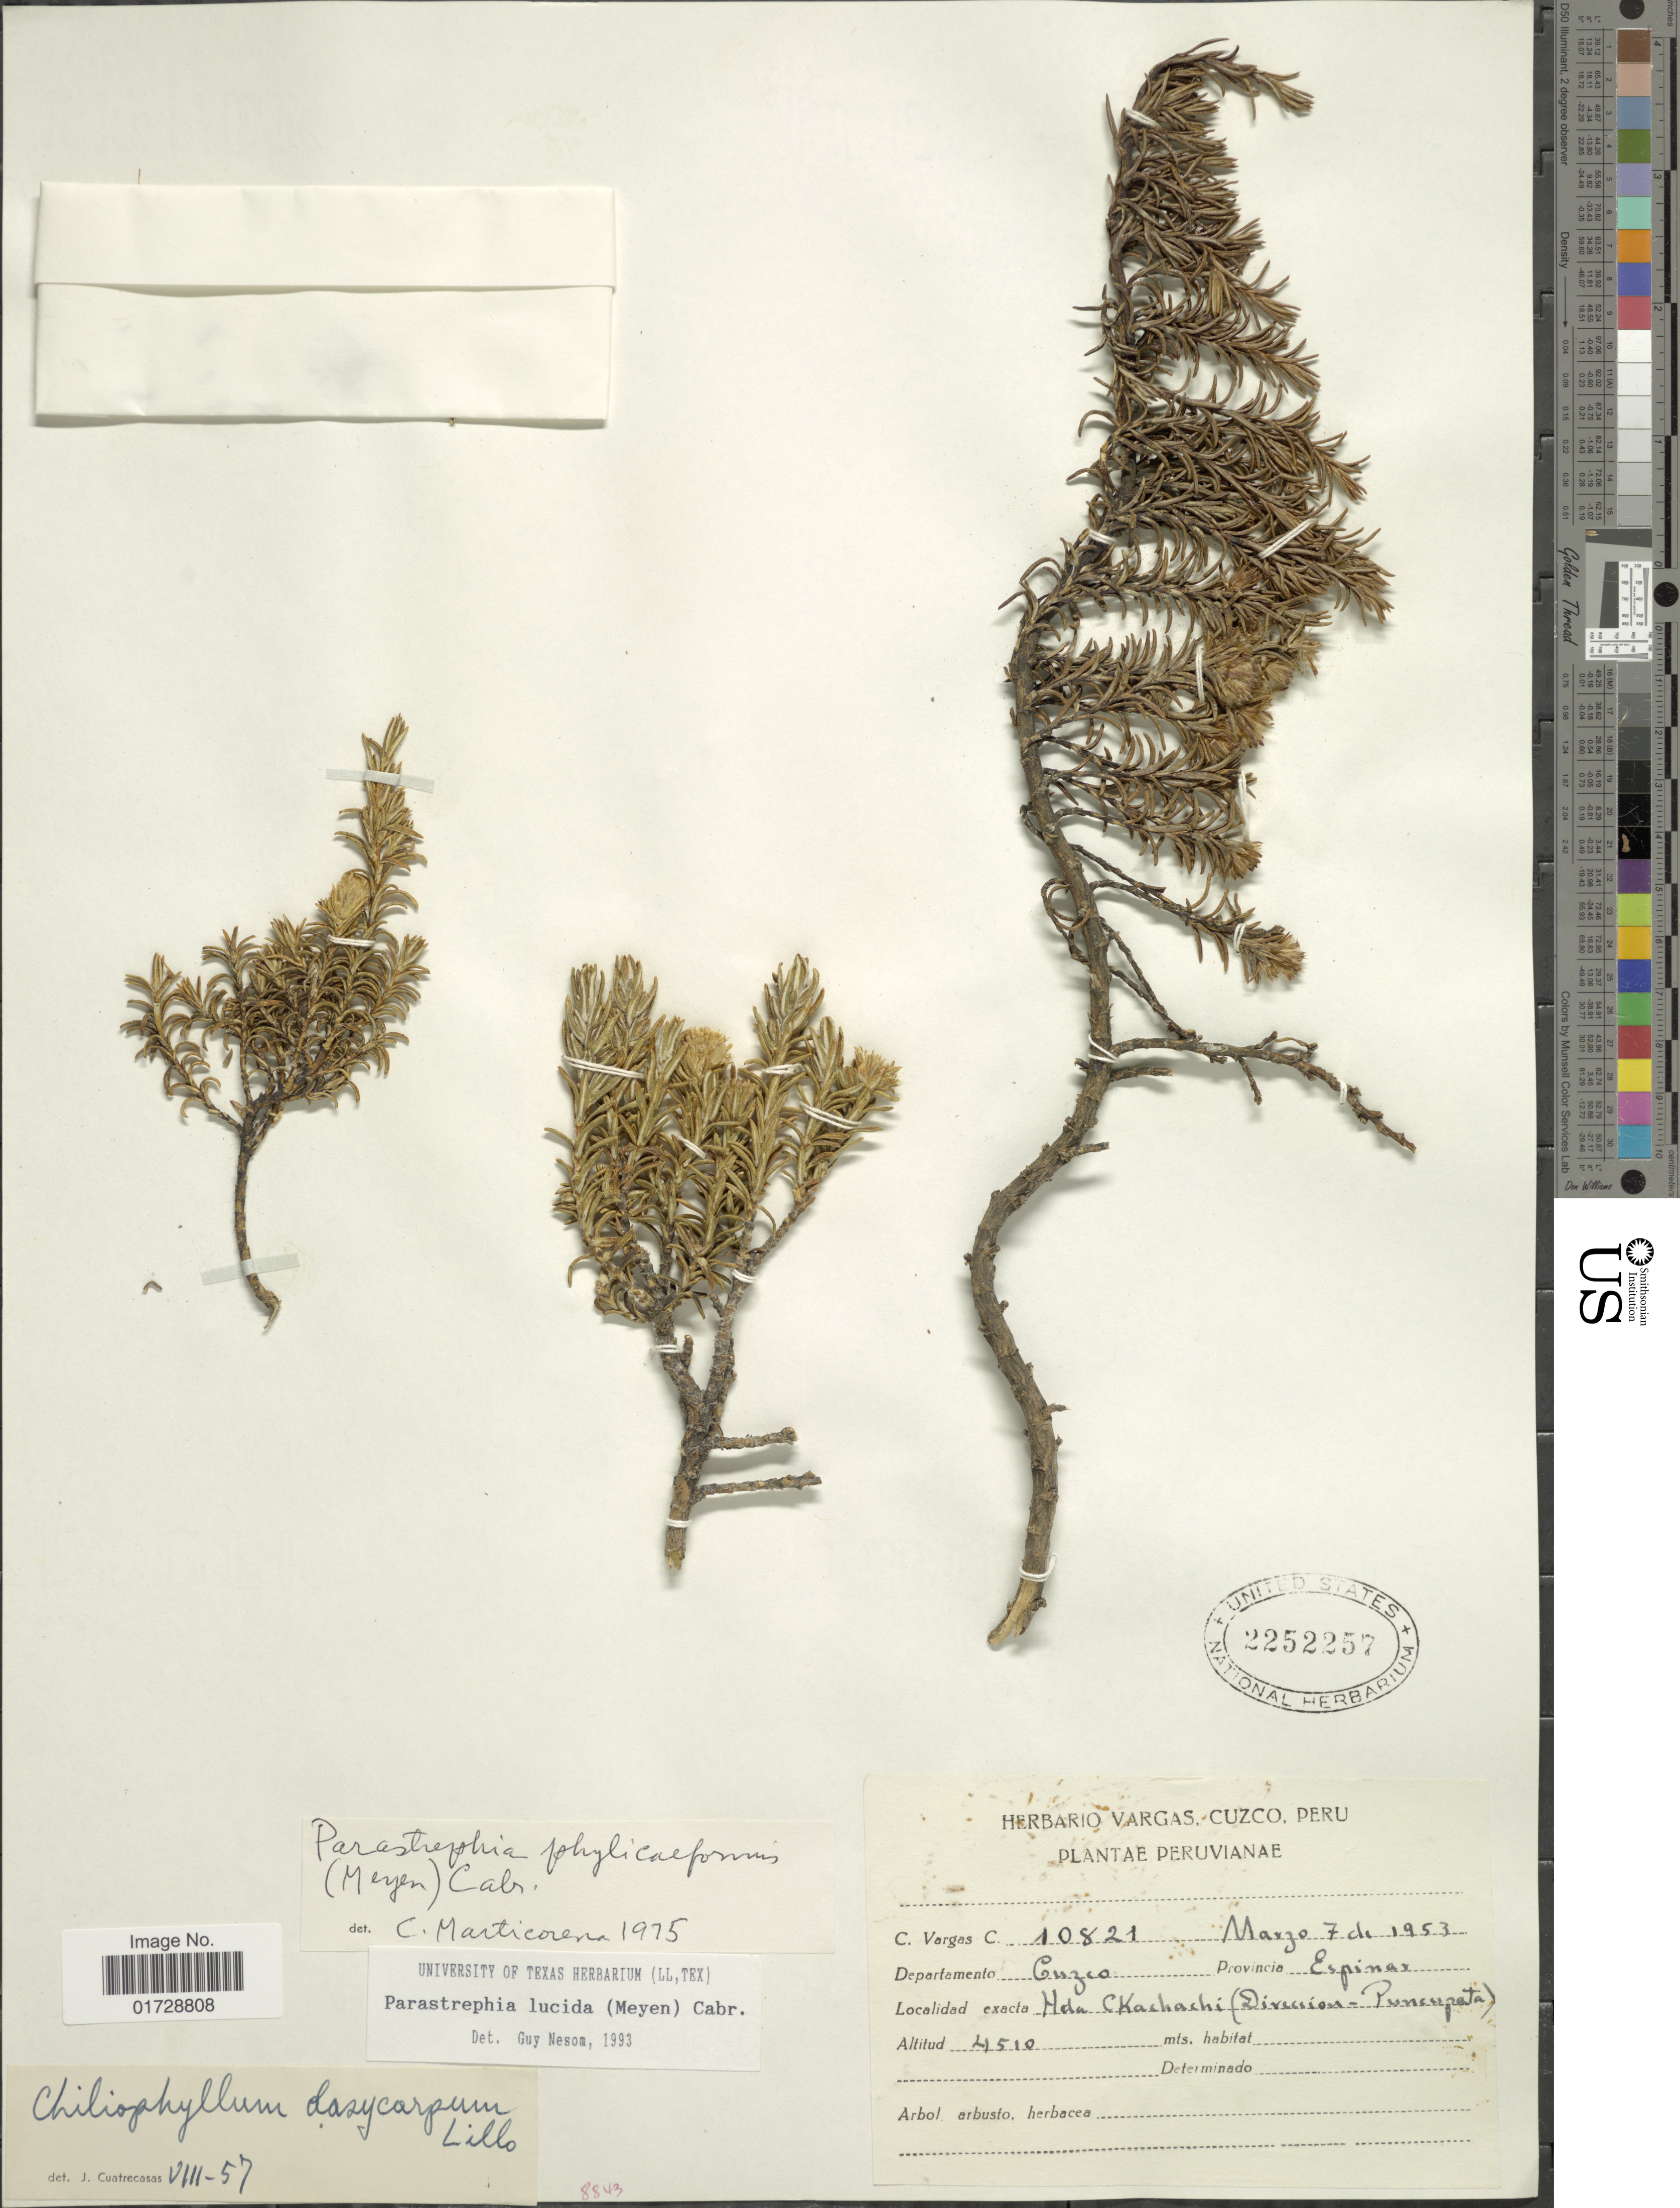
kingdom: Plantae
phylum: Tracheophyta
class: Magnoliopsida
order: Asterales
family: Asteraceae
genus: Parastrephia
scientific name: Parastrephia lucida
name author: (Meyen) Cabrera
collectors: C. Vargas Calderón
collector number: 10821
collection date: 1953-03-07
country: Peru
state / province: Cusco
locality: Provincia Espinar, Hda Ckachachi (Direccion-Puncupata)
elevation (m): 4510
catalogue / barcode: US 2252257